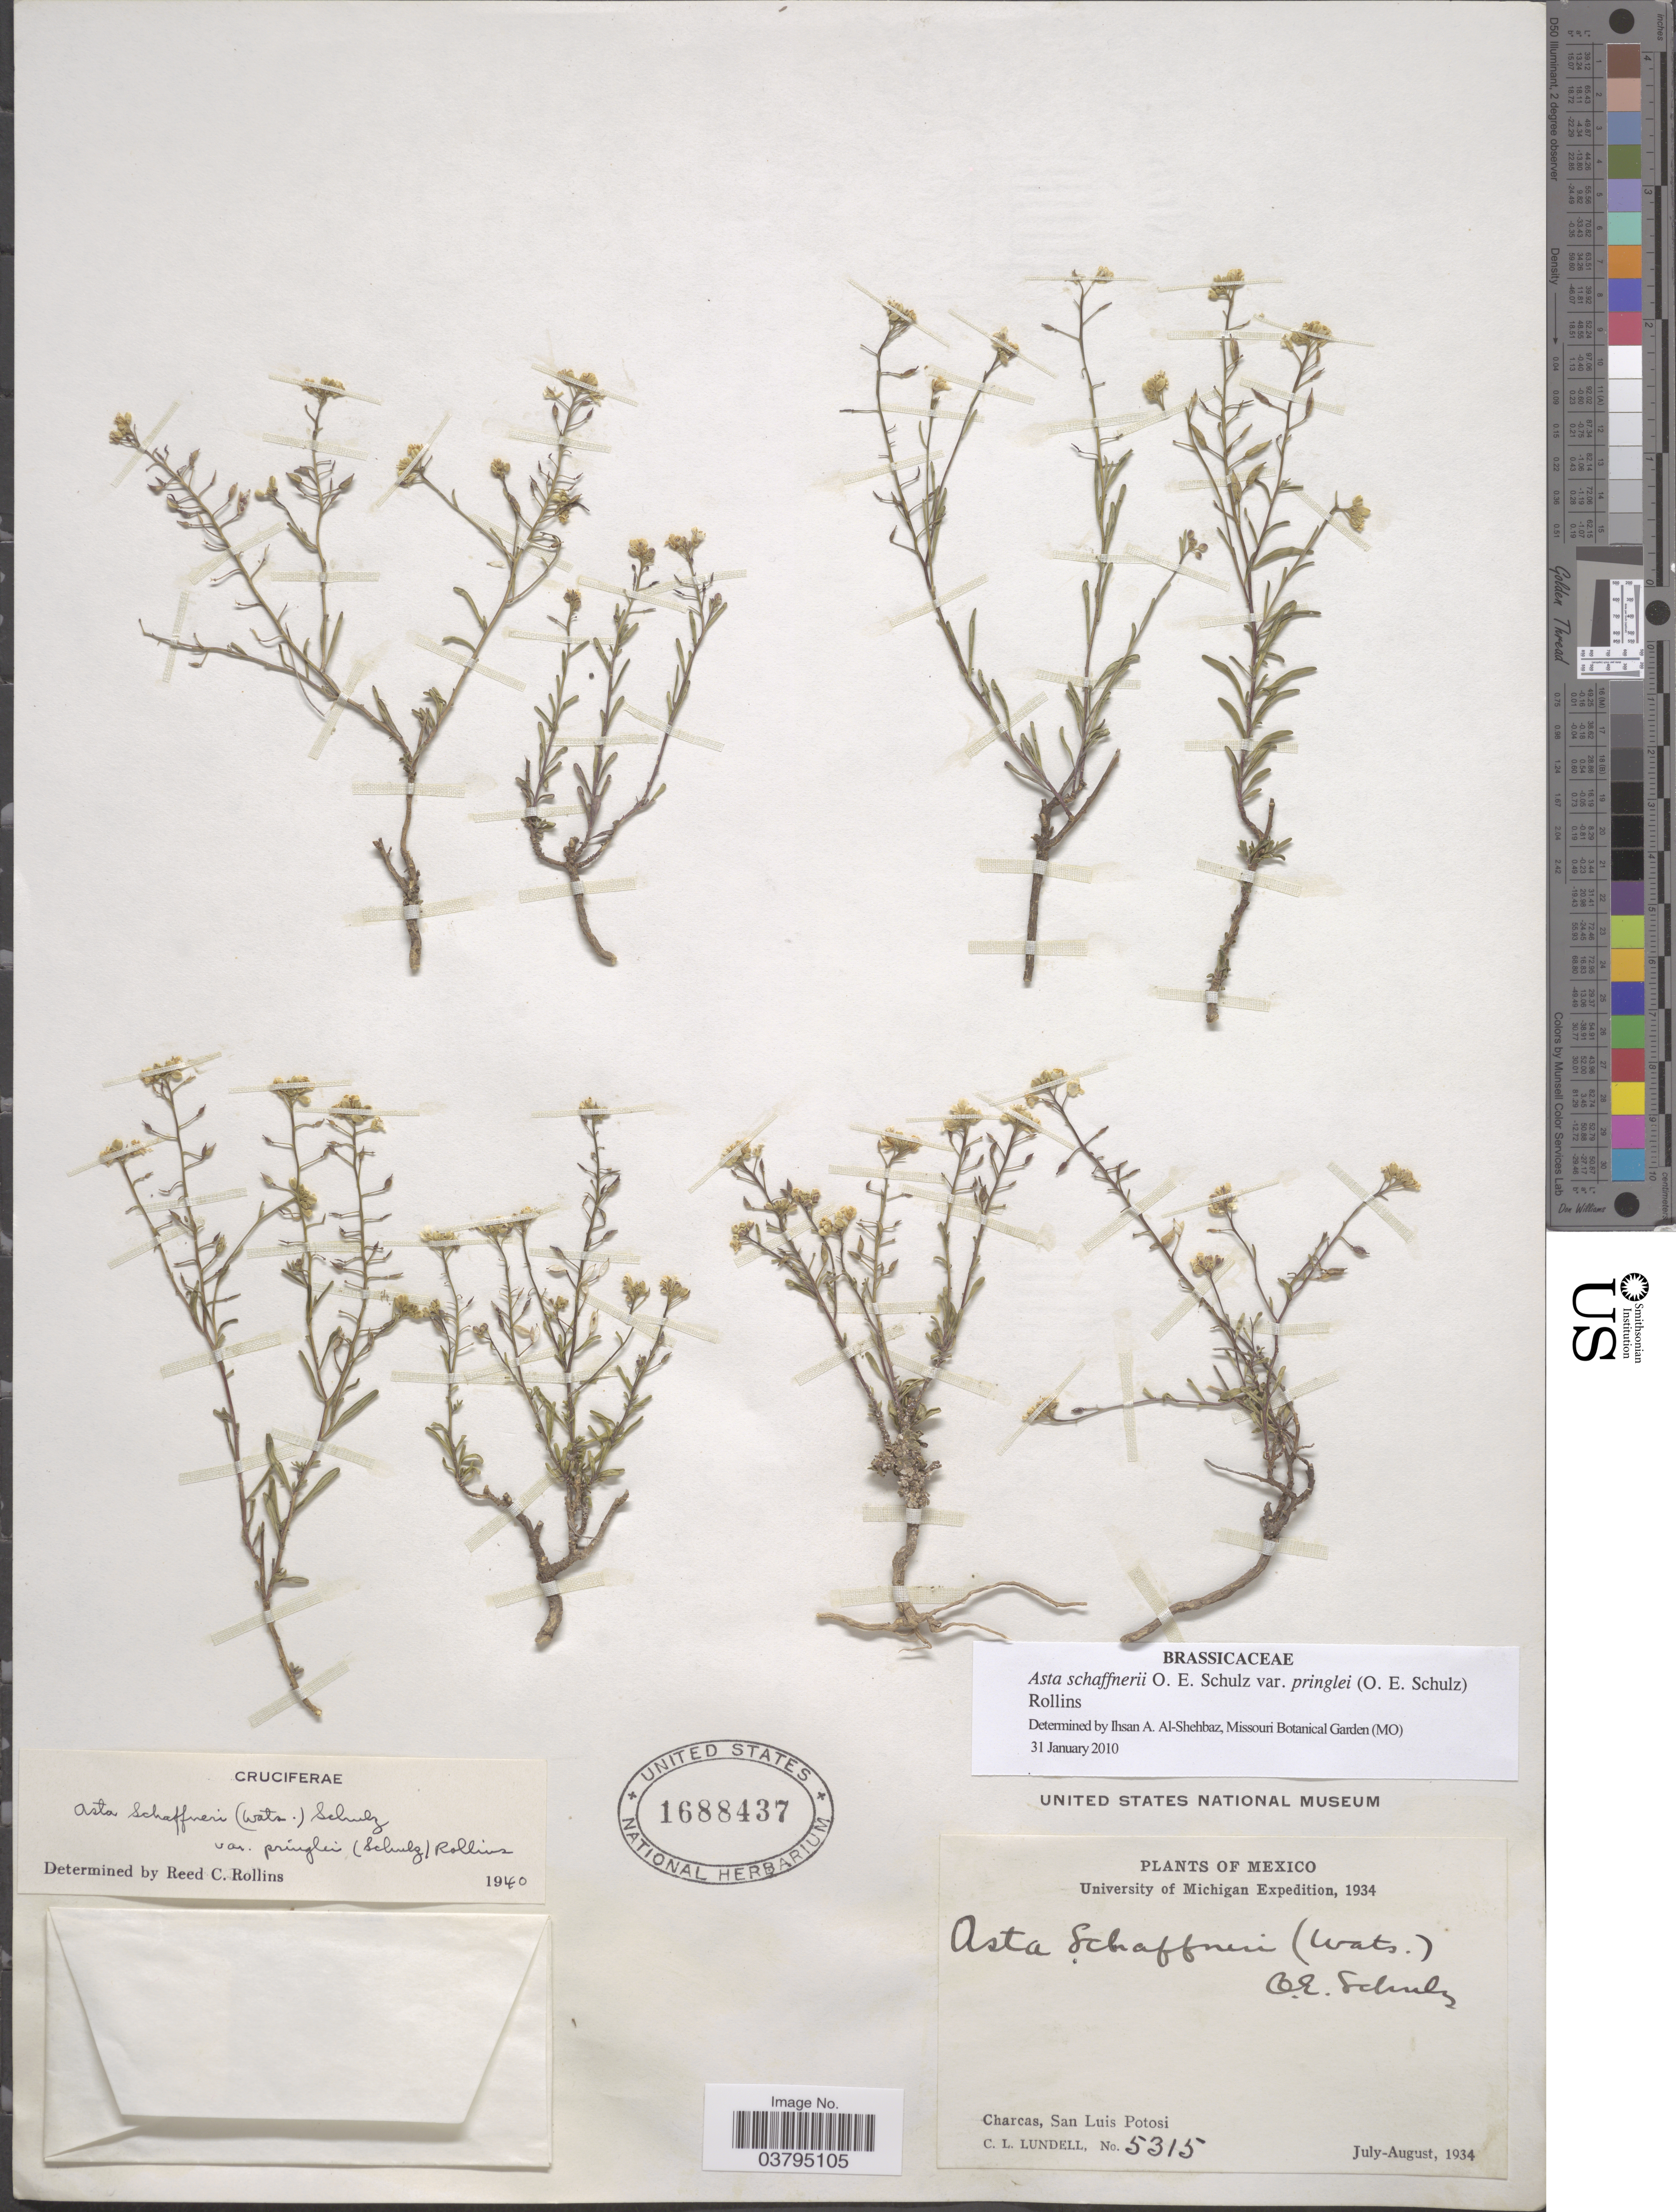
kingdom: Plantae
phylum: Tracheophyta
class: Magnoliopsida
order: Brassicales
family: Brassicaceae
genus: Asta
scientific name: Asta schaffneri var. pringlei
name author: (O.E. Schulz) Rollins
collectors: C. L. Lundell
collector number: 5315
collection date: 1934-07/1934-08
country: Mexico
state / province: San Luis Potosí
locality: Charcas.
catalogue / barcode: US 1688437